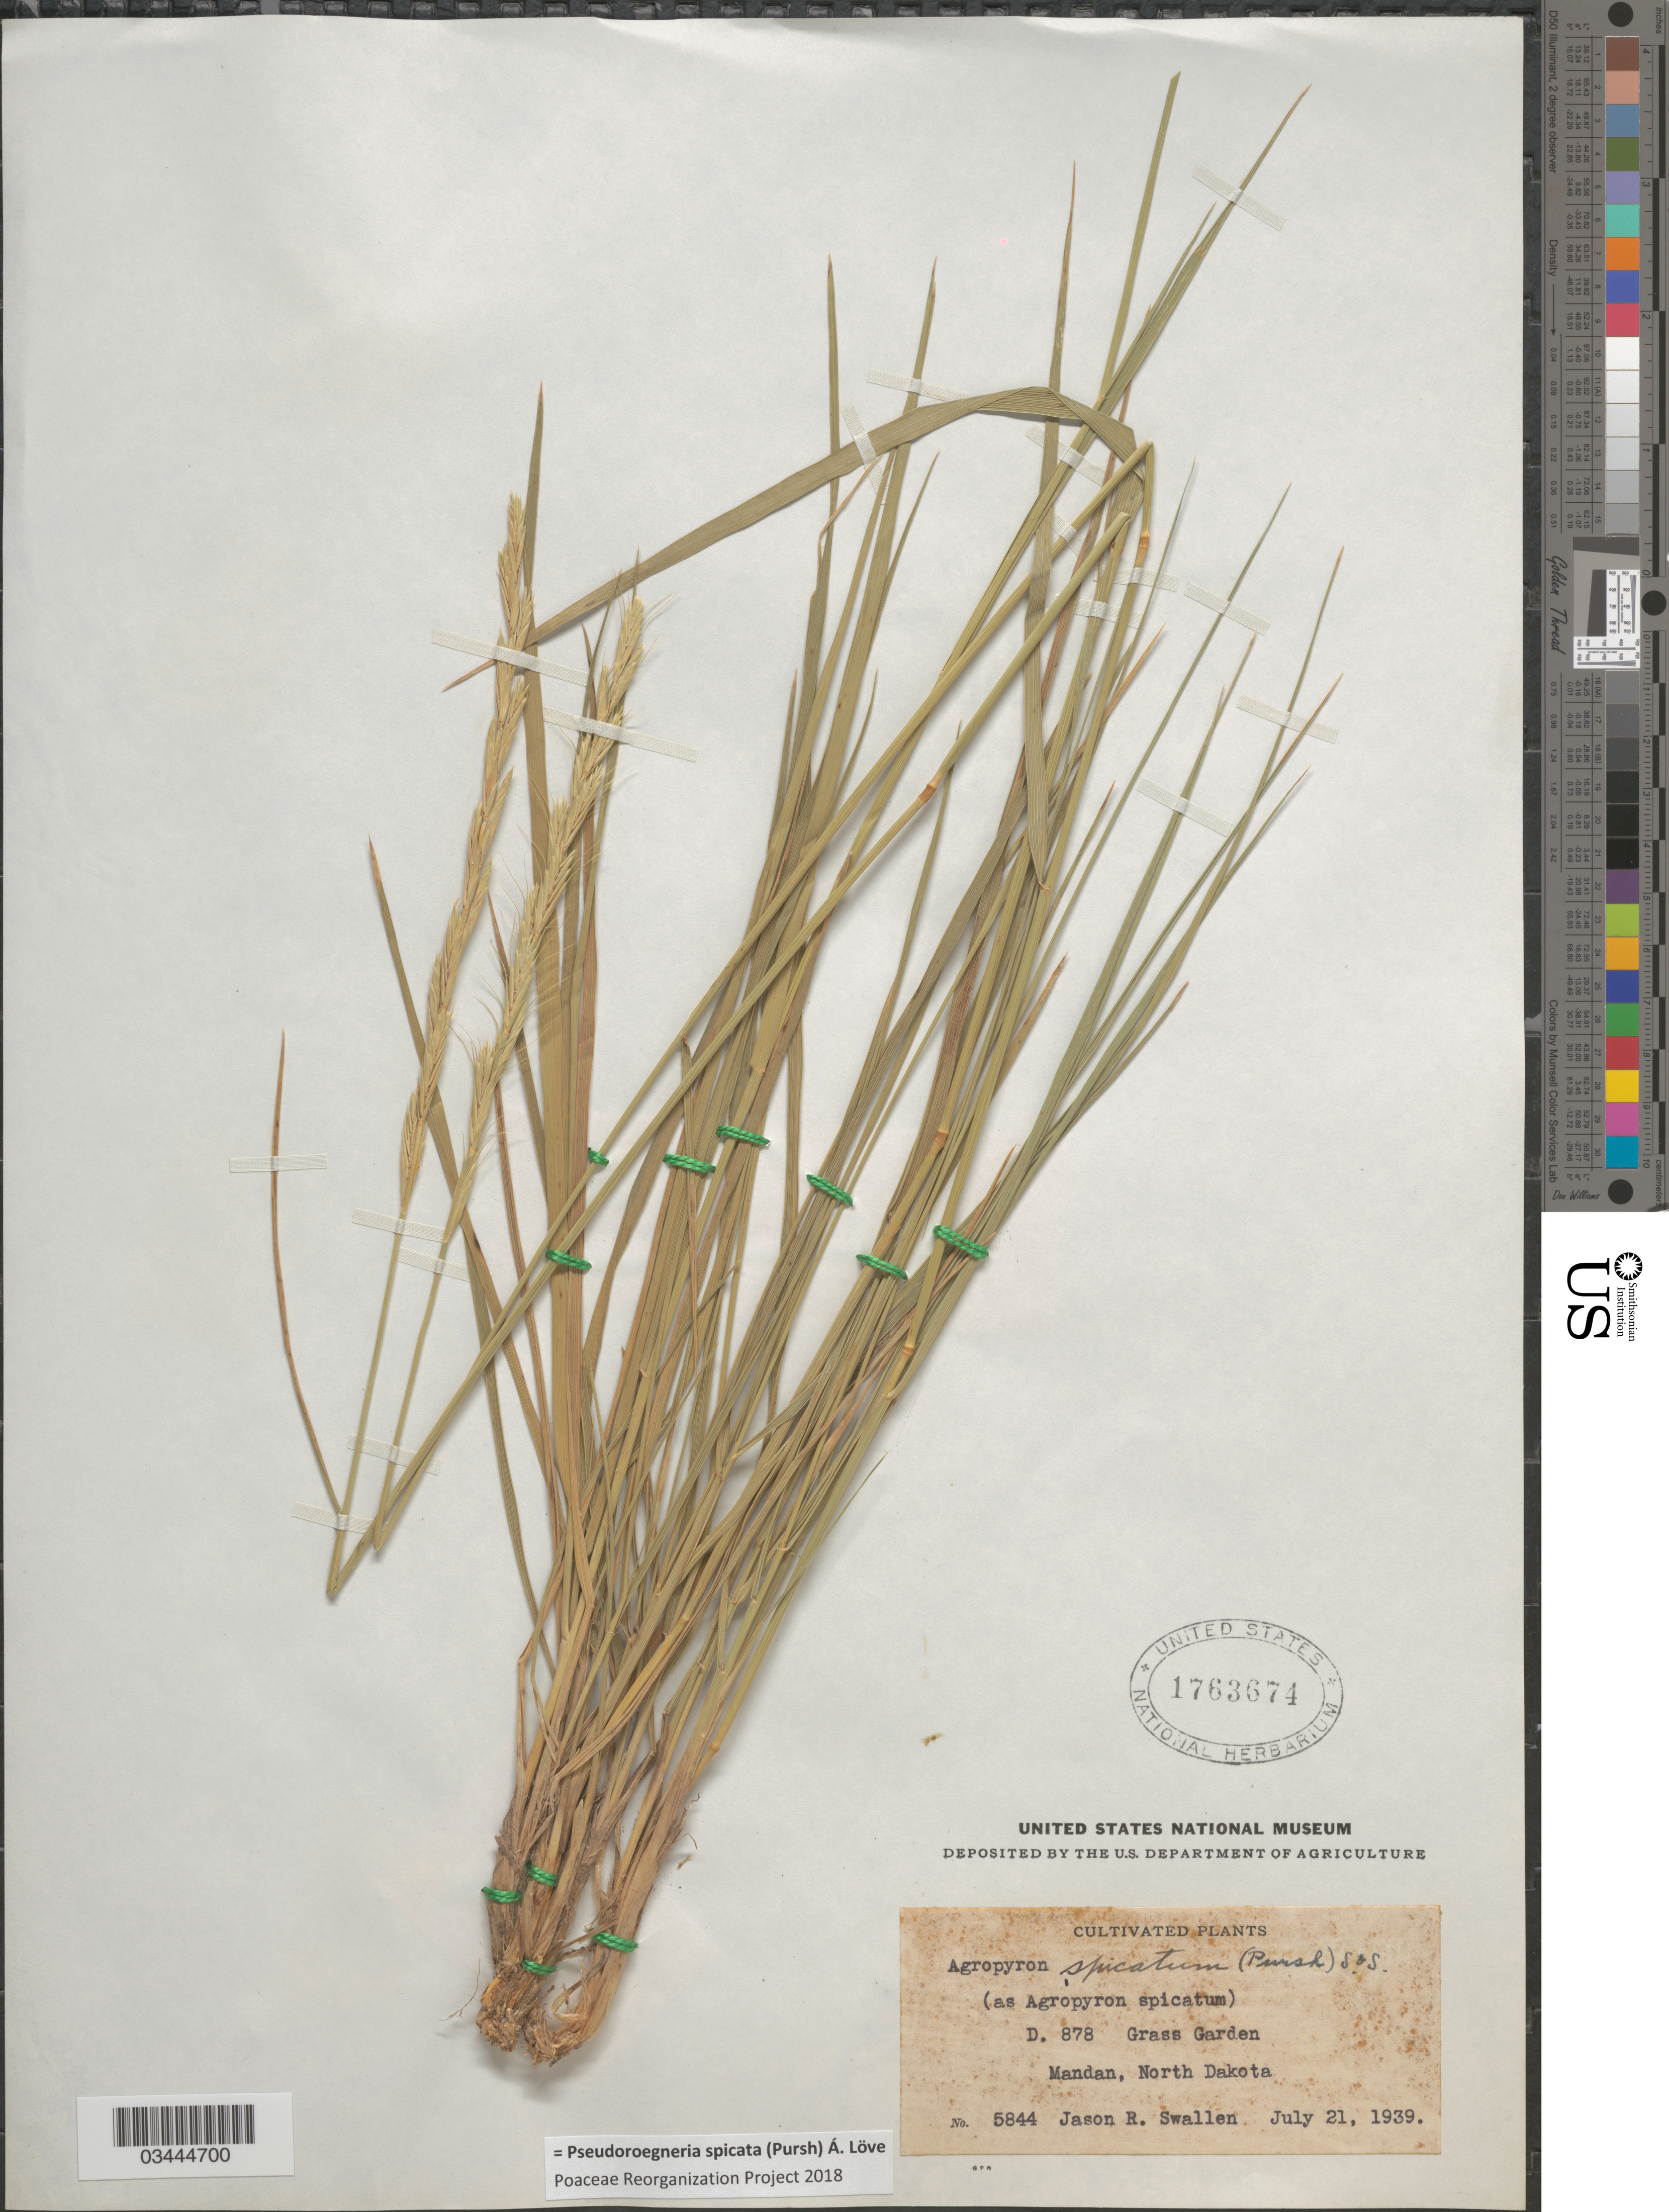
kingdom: Plantae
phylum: Tracheophyta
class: Liliopsida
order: Poales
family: Poaceae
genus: Pseudoroegneria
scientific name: Pseudoroegneria spicata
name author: (Pursh) Á. Löve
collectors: J. R. Swallen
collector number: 5844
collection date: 1939-07-21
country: United States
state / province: North Dakota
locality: D. 878. Grass Garden. Mandan.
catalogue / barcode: US 1763674